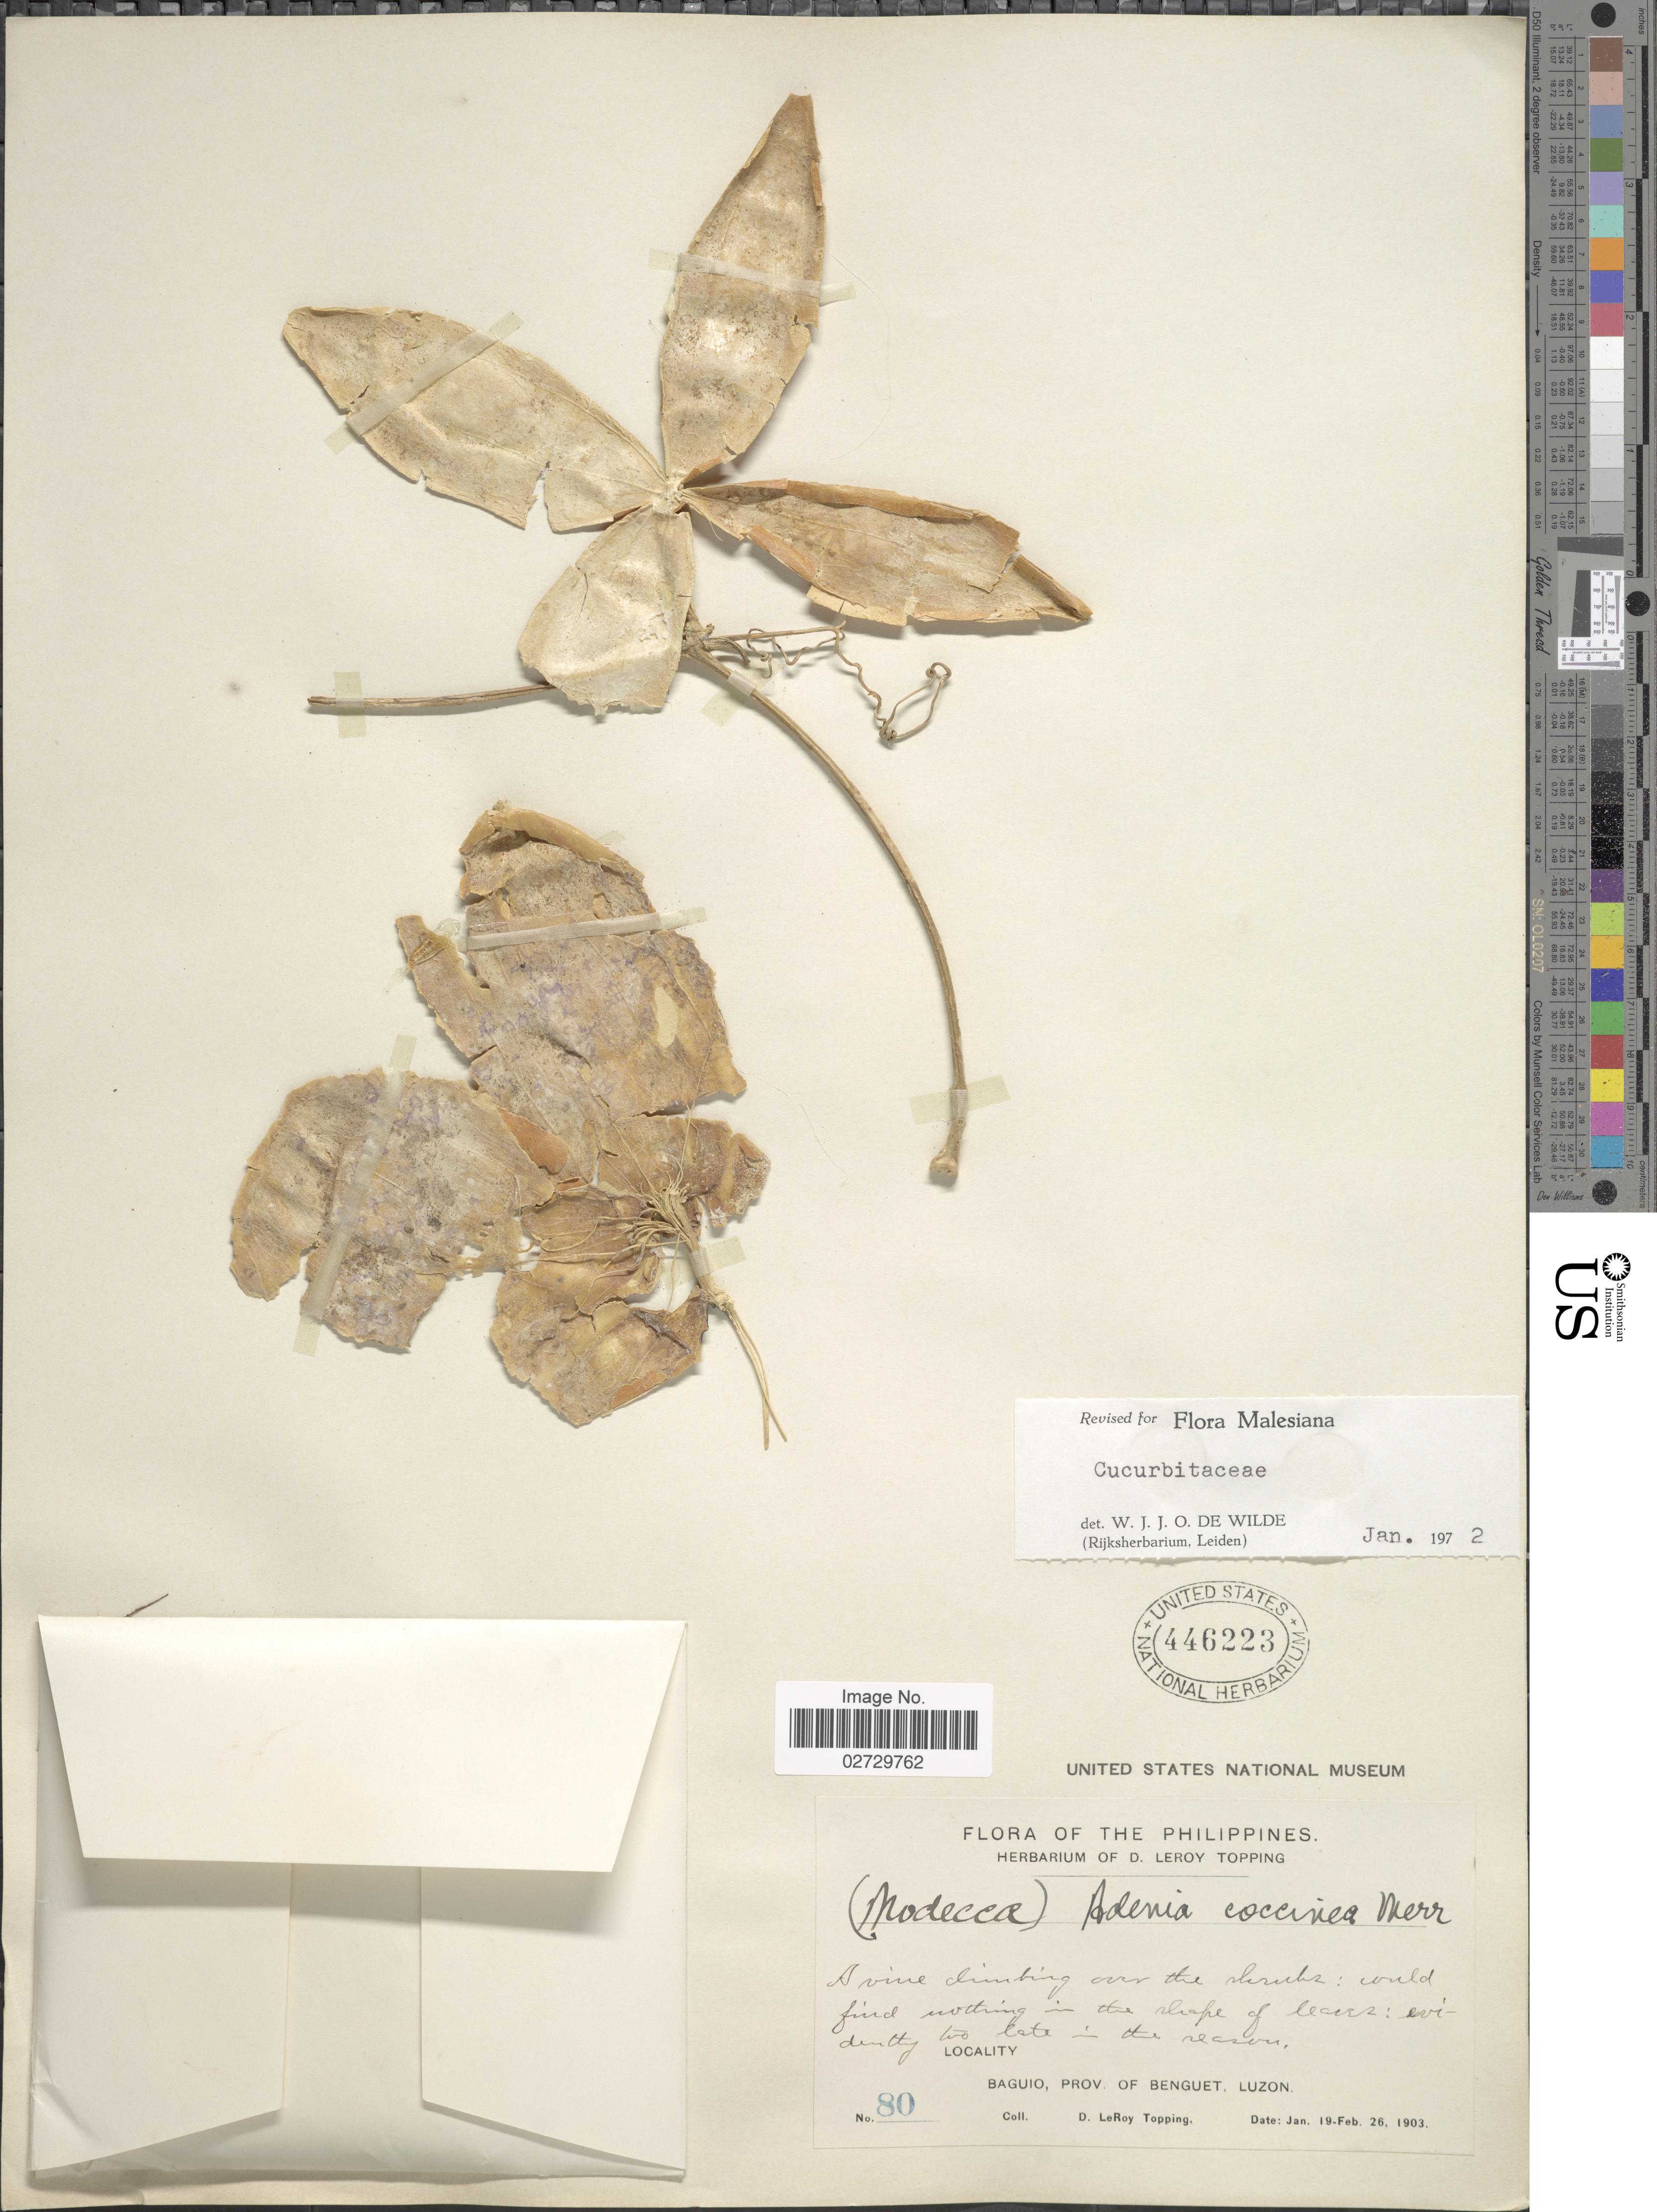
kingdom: Plantae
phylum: Tracheophyta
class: Magnoliopsida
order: Cucurbitales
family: Cucurbitaceae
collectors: D. L. Topping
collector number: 80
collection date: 1903-01-19/1903-02-26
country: Philippines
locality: Baguio, Prov. of Benguet, Luzon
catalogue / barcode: US 446223